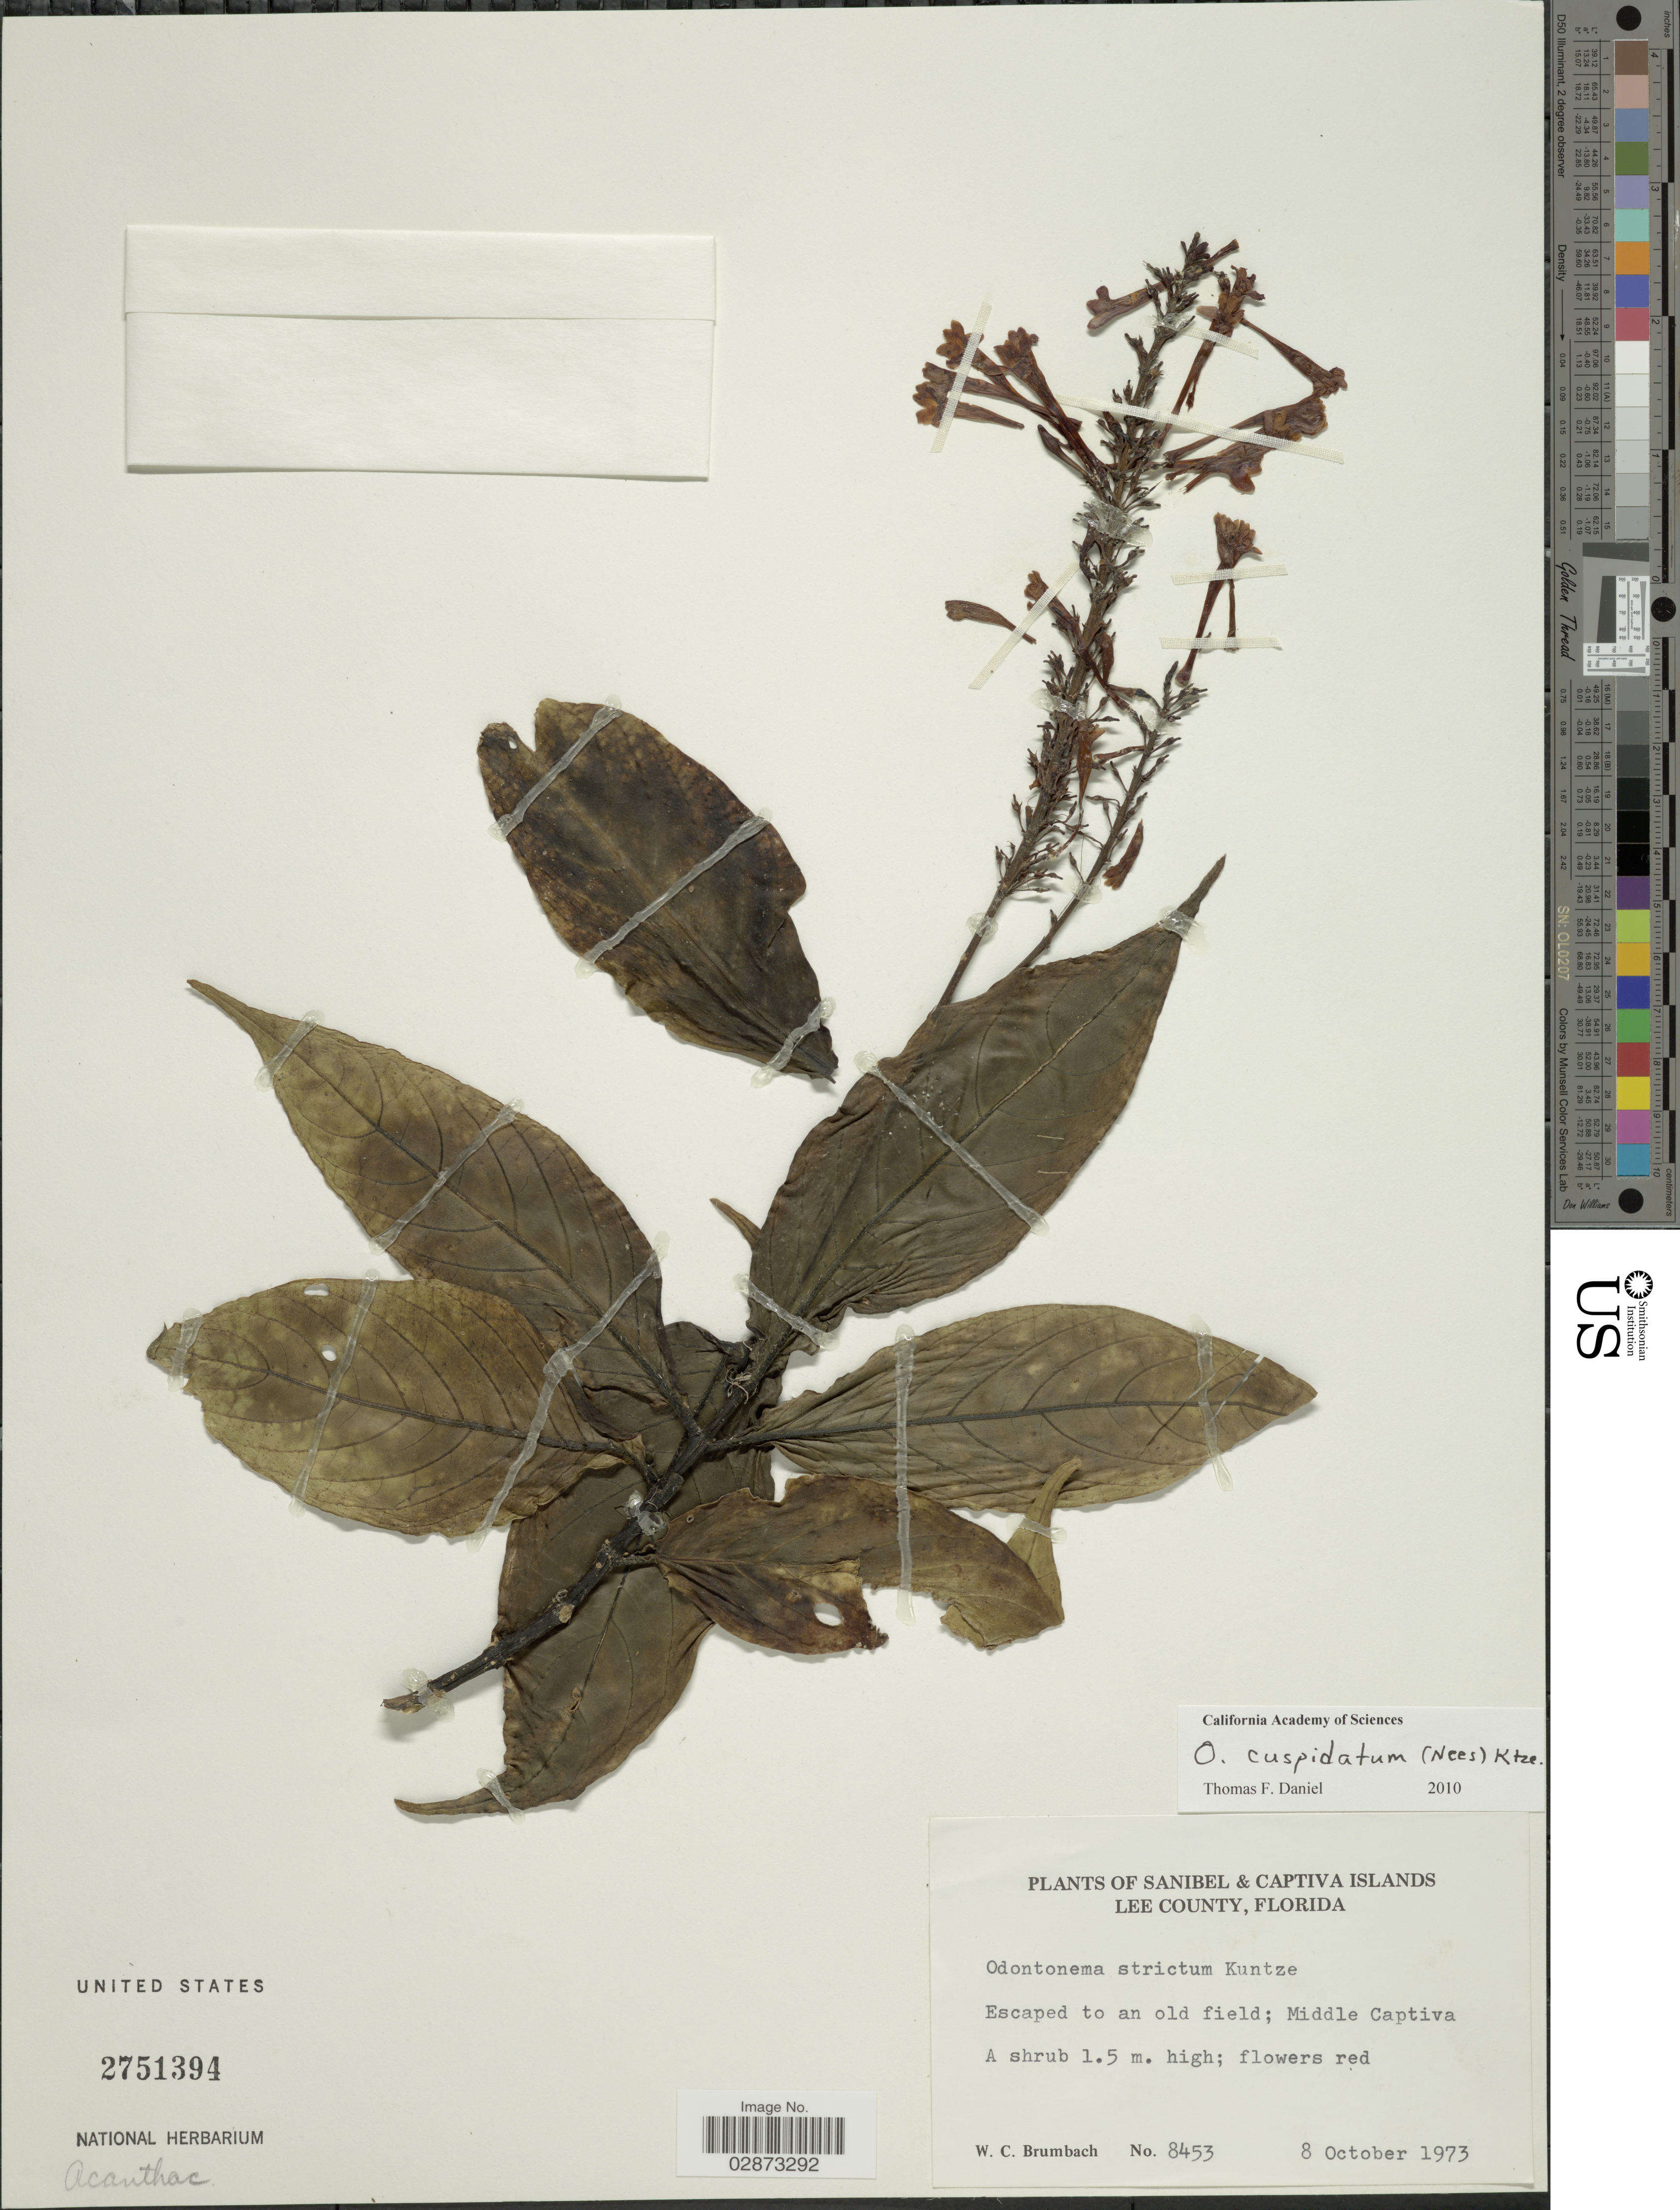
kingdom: Plantae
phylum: Tracheophyta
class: Magnoliopsida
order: Lamiales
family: Acanthaceae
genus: Odontonema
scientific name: Odontonema cuspidatum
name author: (Nees) Kuntze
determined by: Daniel, Thomas F.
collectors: W. C. Brumbach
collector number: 8453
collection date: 1973-10-08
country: United States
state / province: Florida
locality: Sanibel & Captiva Islands. Lee County. Middle Captiva.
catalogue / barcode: US 2751394